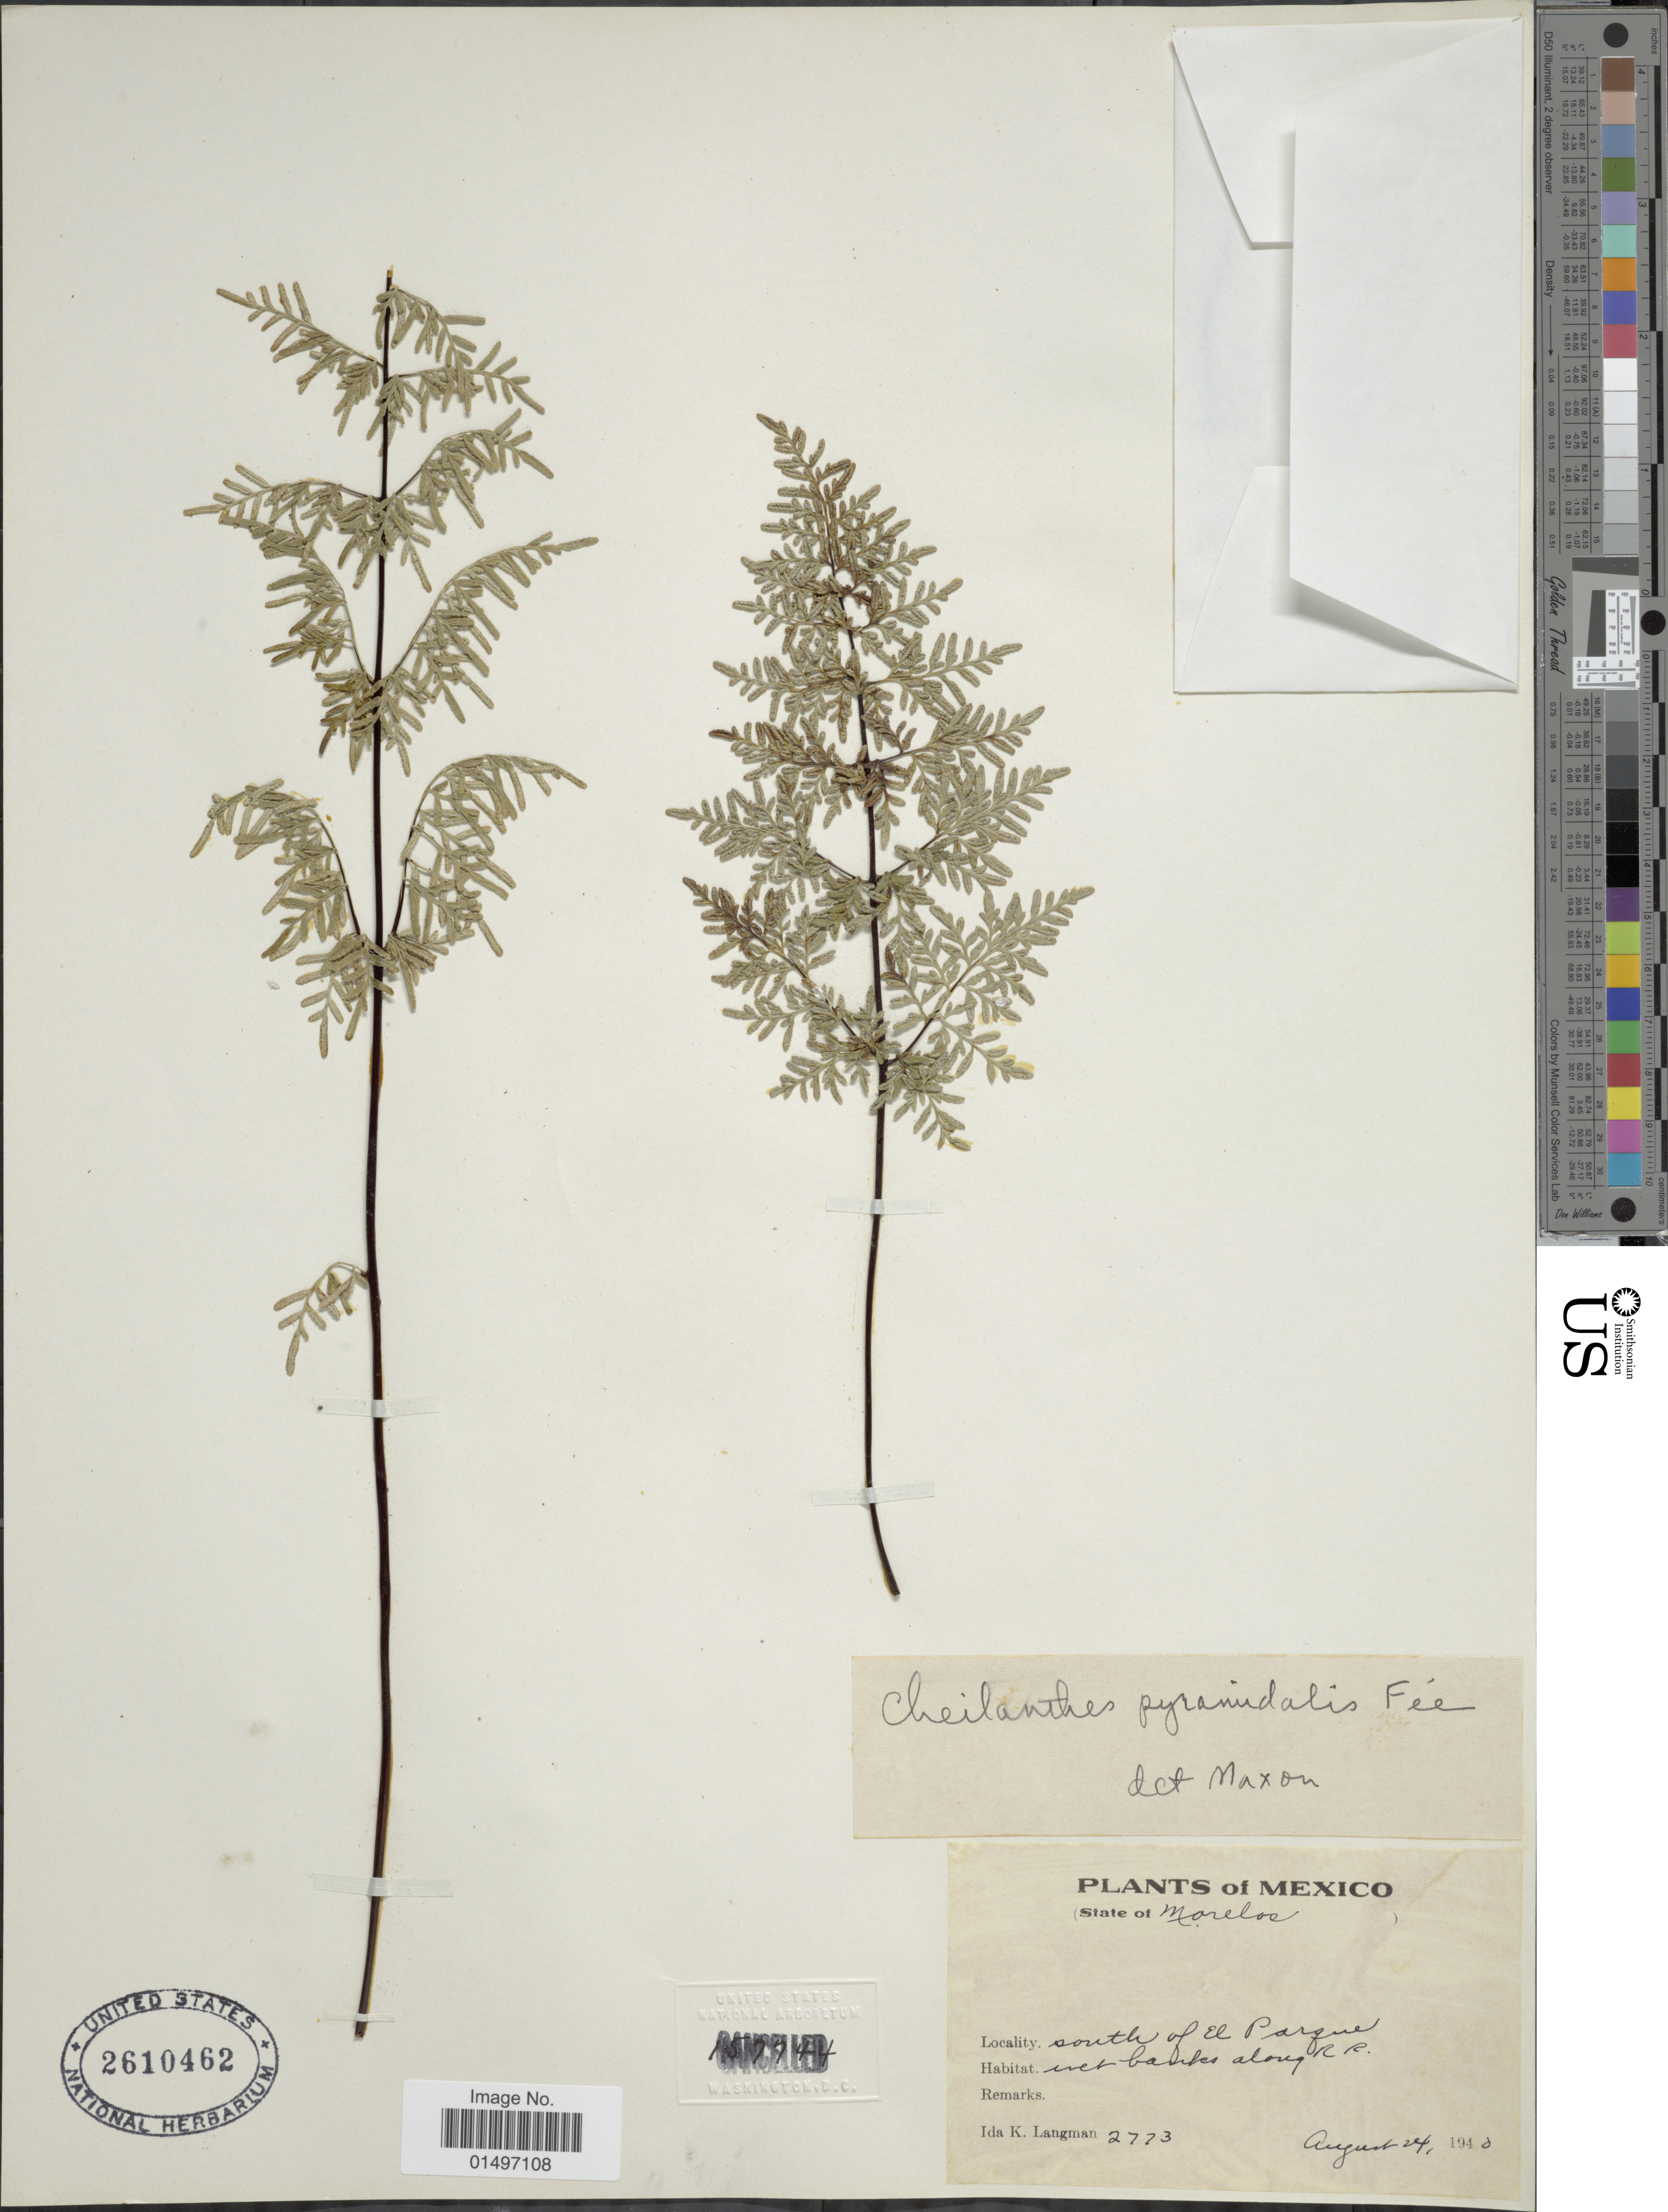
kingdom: Plantae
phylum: Tracheophyta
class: Polypodiopsida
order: Polypodiales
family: Pteridaceae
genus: Gaga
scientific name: Gaga hirsuta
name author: (Link) Fay W. Li & Windham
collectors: I. K. Langman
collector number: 2773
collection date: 1940-08-24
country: Mexico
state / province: Morelos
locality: Mexico, south of El Parque.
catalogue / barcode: US 2610462